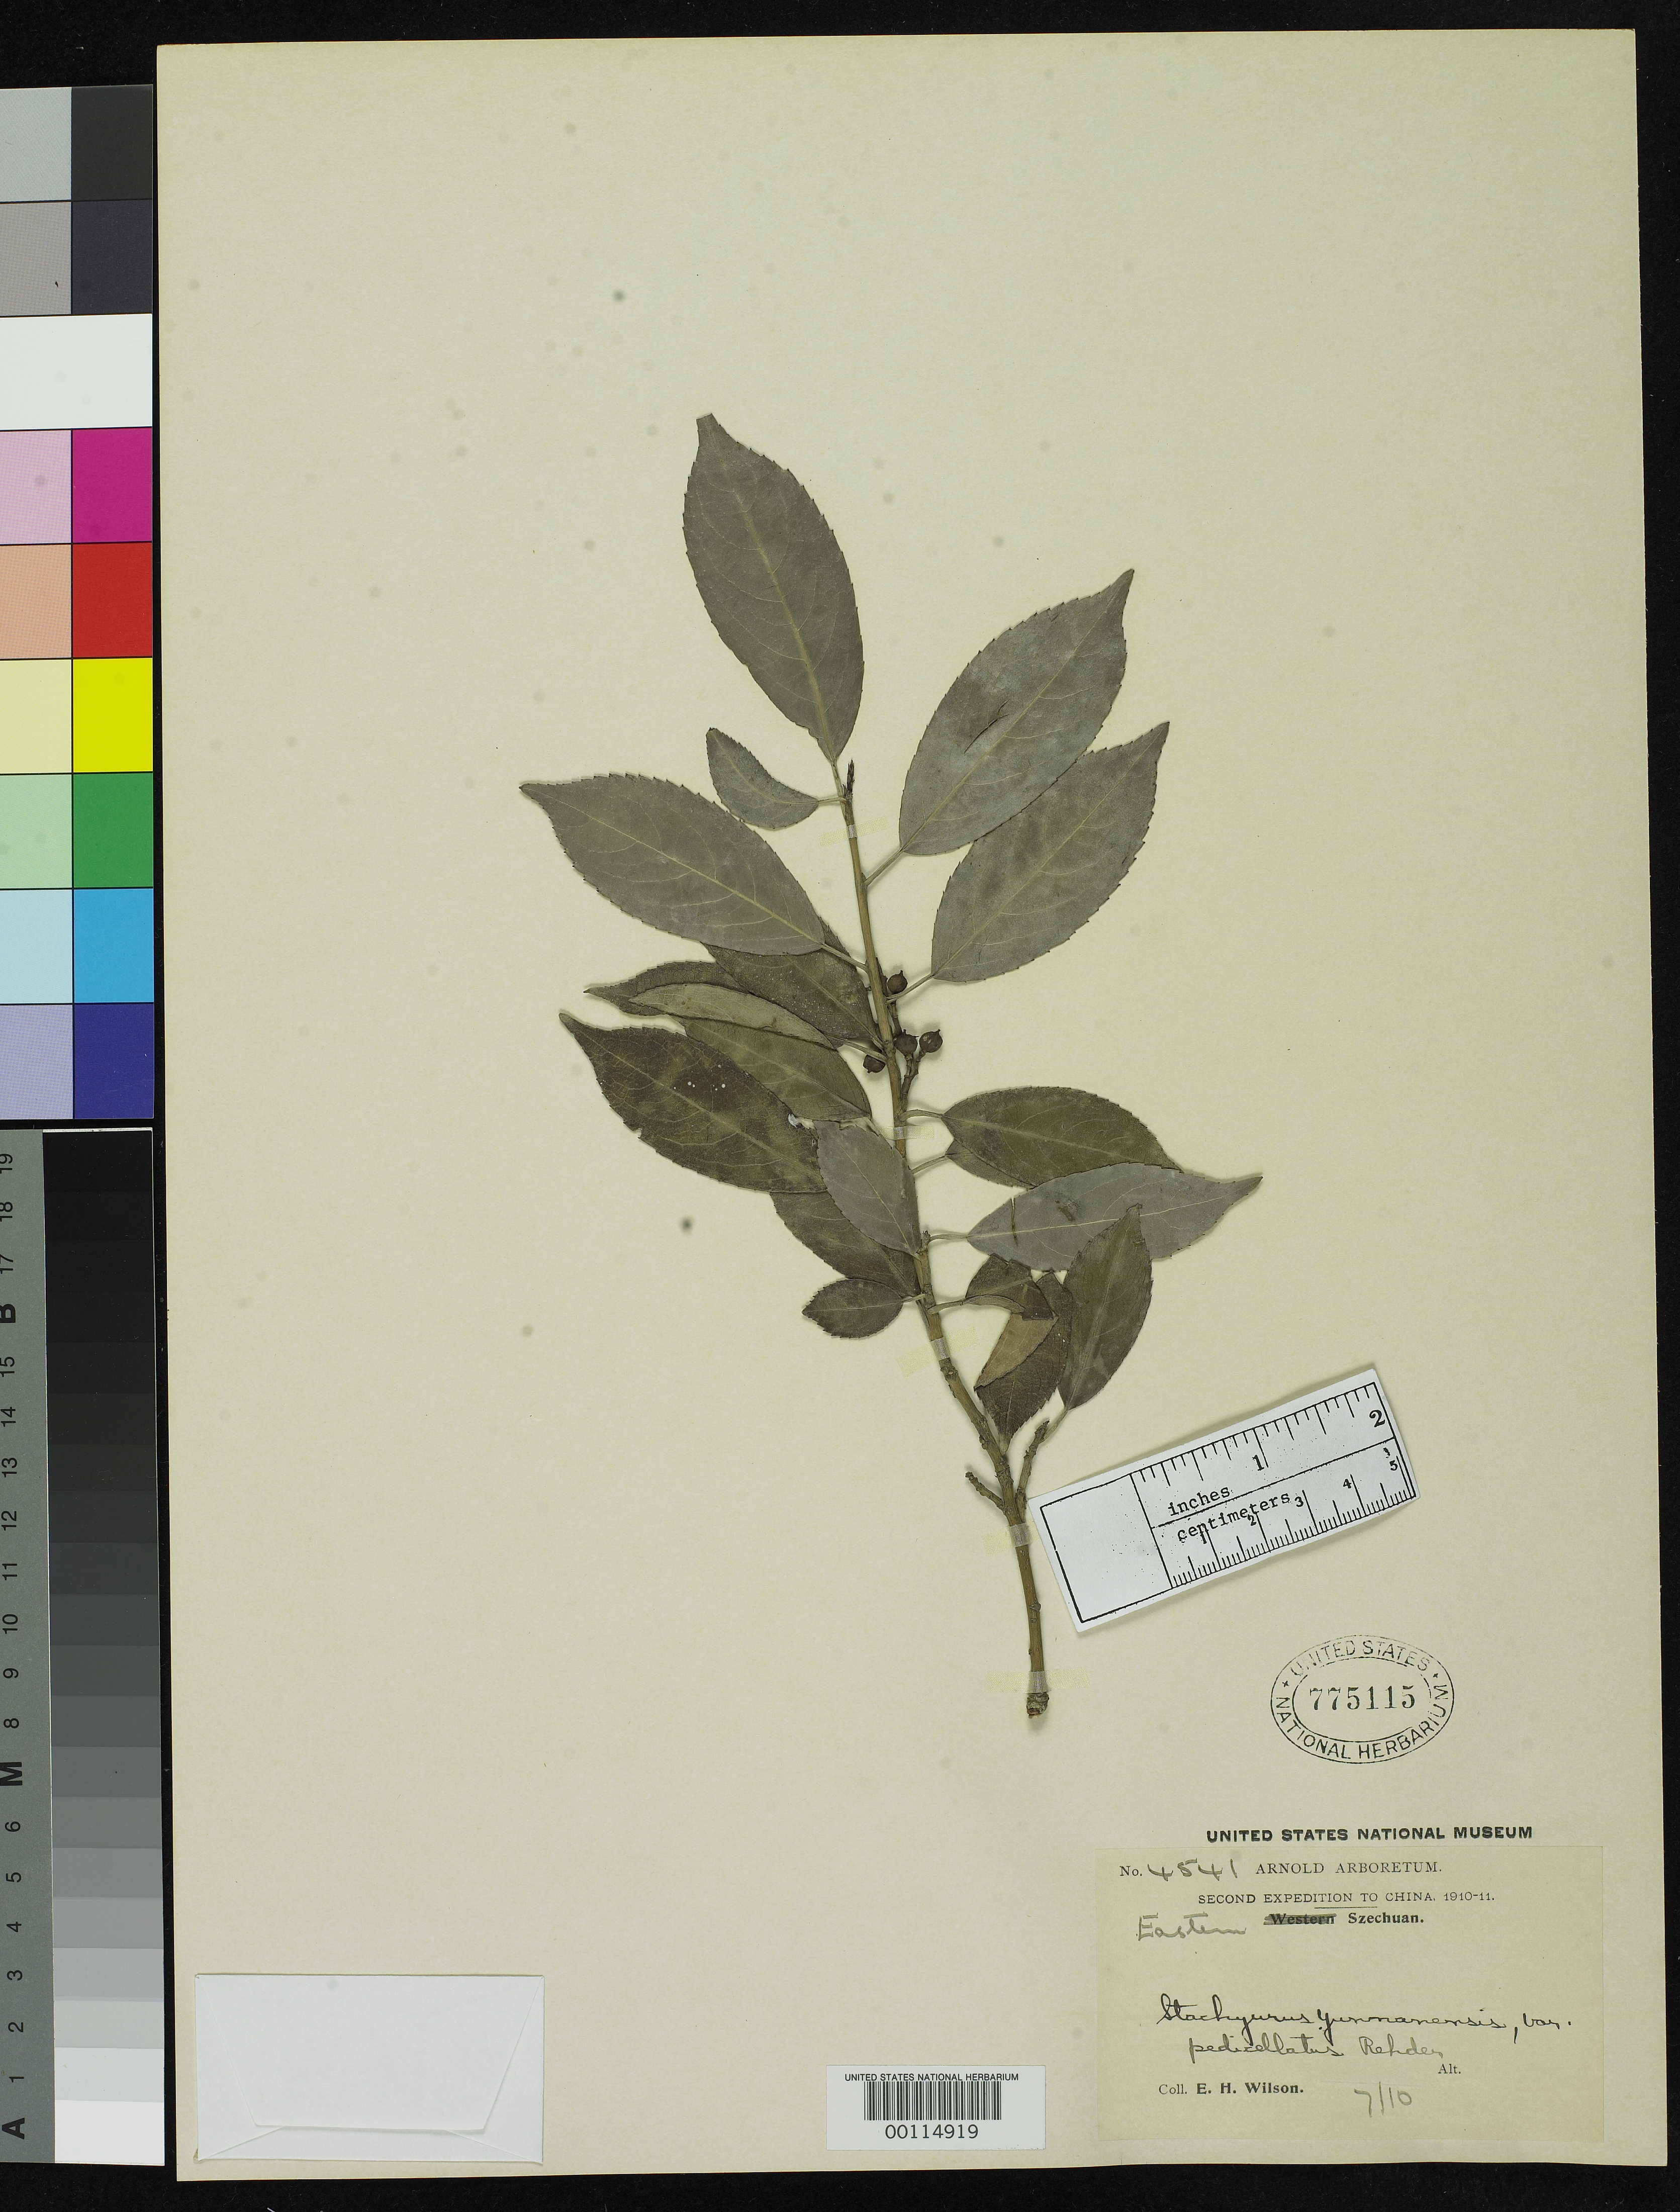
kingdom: Plantae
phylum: Tracheophyta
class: Magnoliopsida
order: Crossosomatales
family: Stachyuraceae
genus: Stachyurus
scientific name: Stachyurus yunnanensis var. pedicellatus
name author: Rehder in Sarg.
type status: Isotype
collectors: E. H. Wilson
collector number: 4541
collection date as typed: Jul 1910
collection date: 1910-07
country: China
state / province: Sichuan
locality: Yung-Yang Hsien.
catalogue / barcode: US 775115